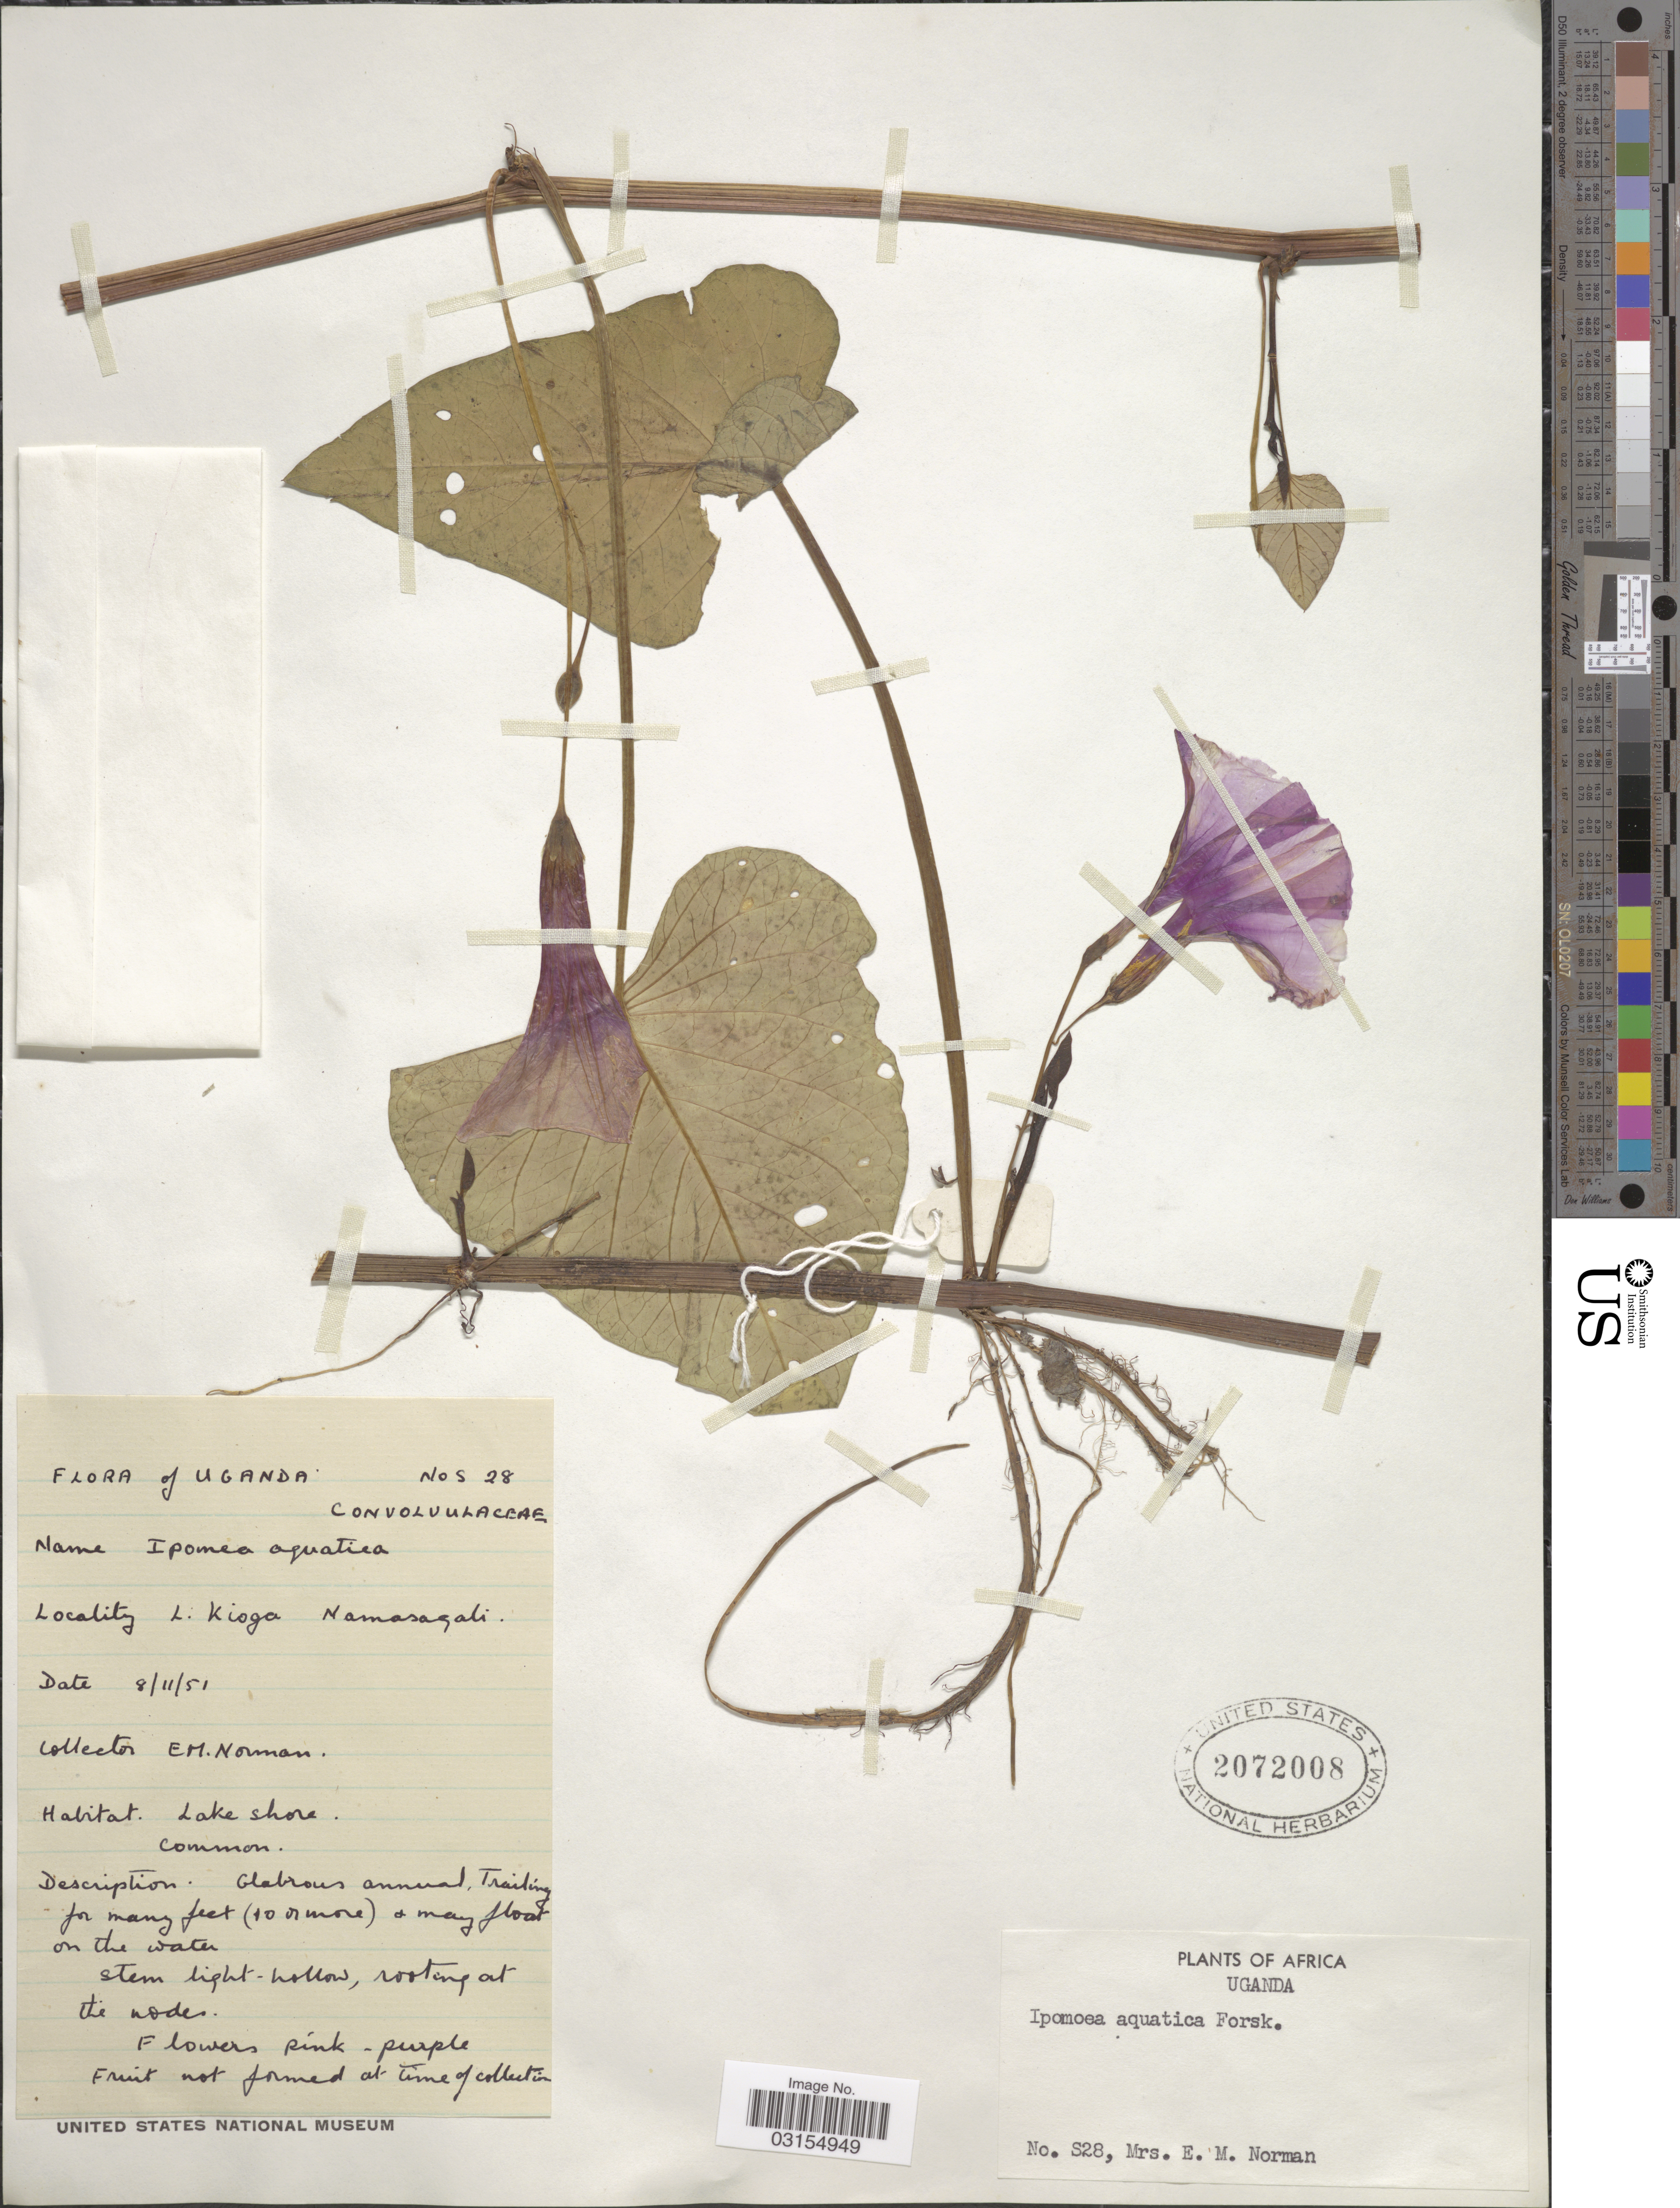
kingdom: Plantae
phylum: Tracheophyta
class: Magnoliopsida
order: Solanales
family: Convolvulaceae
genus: Ipomoea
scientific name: Ipomoea aquatica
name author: Forssk.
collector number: S28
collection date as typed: Transcribed d/m/y: 8/11/51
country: Uganda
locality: L. Kioga, Namasagali.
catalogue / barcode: US 2072008